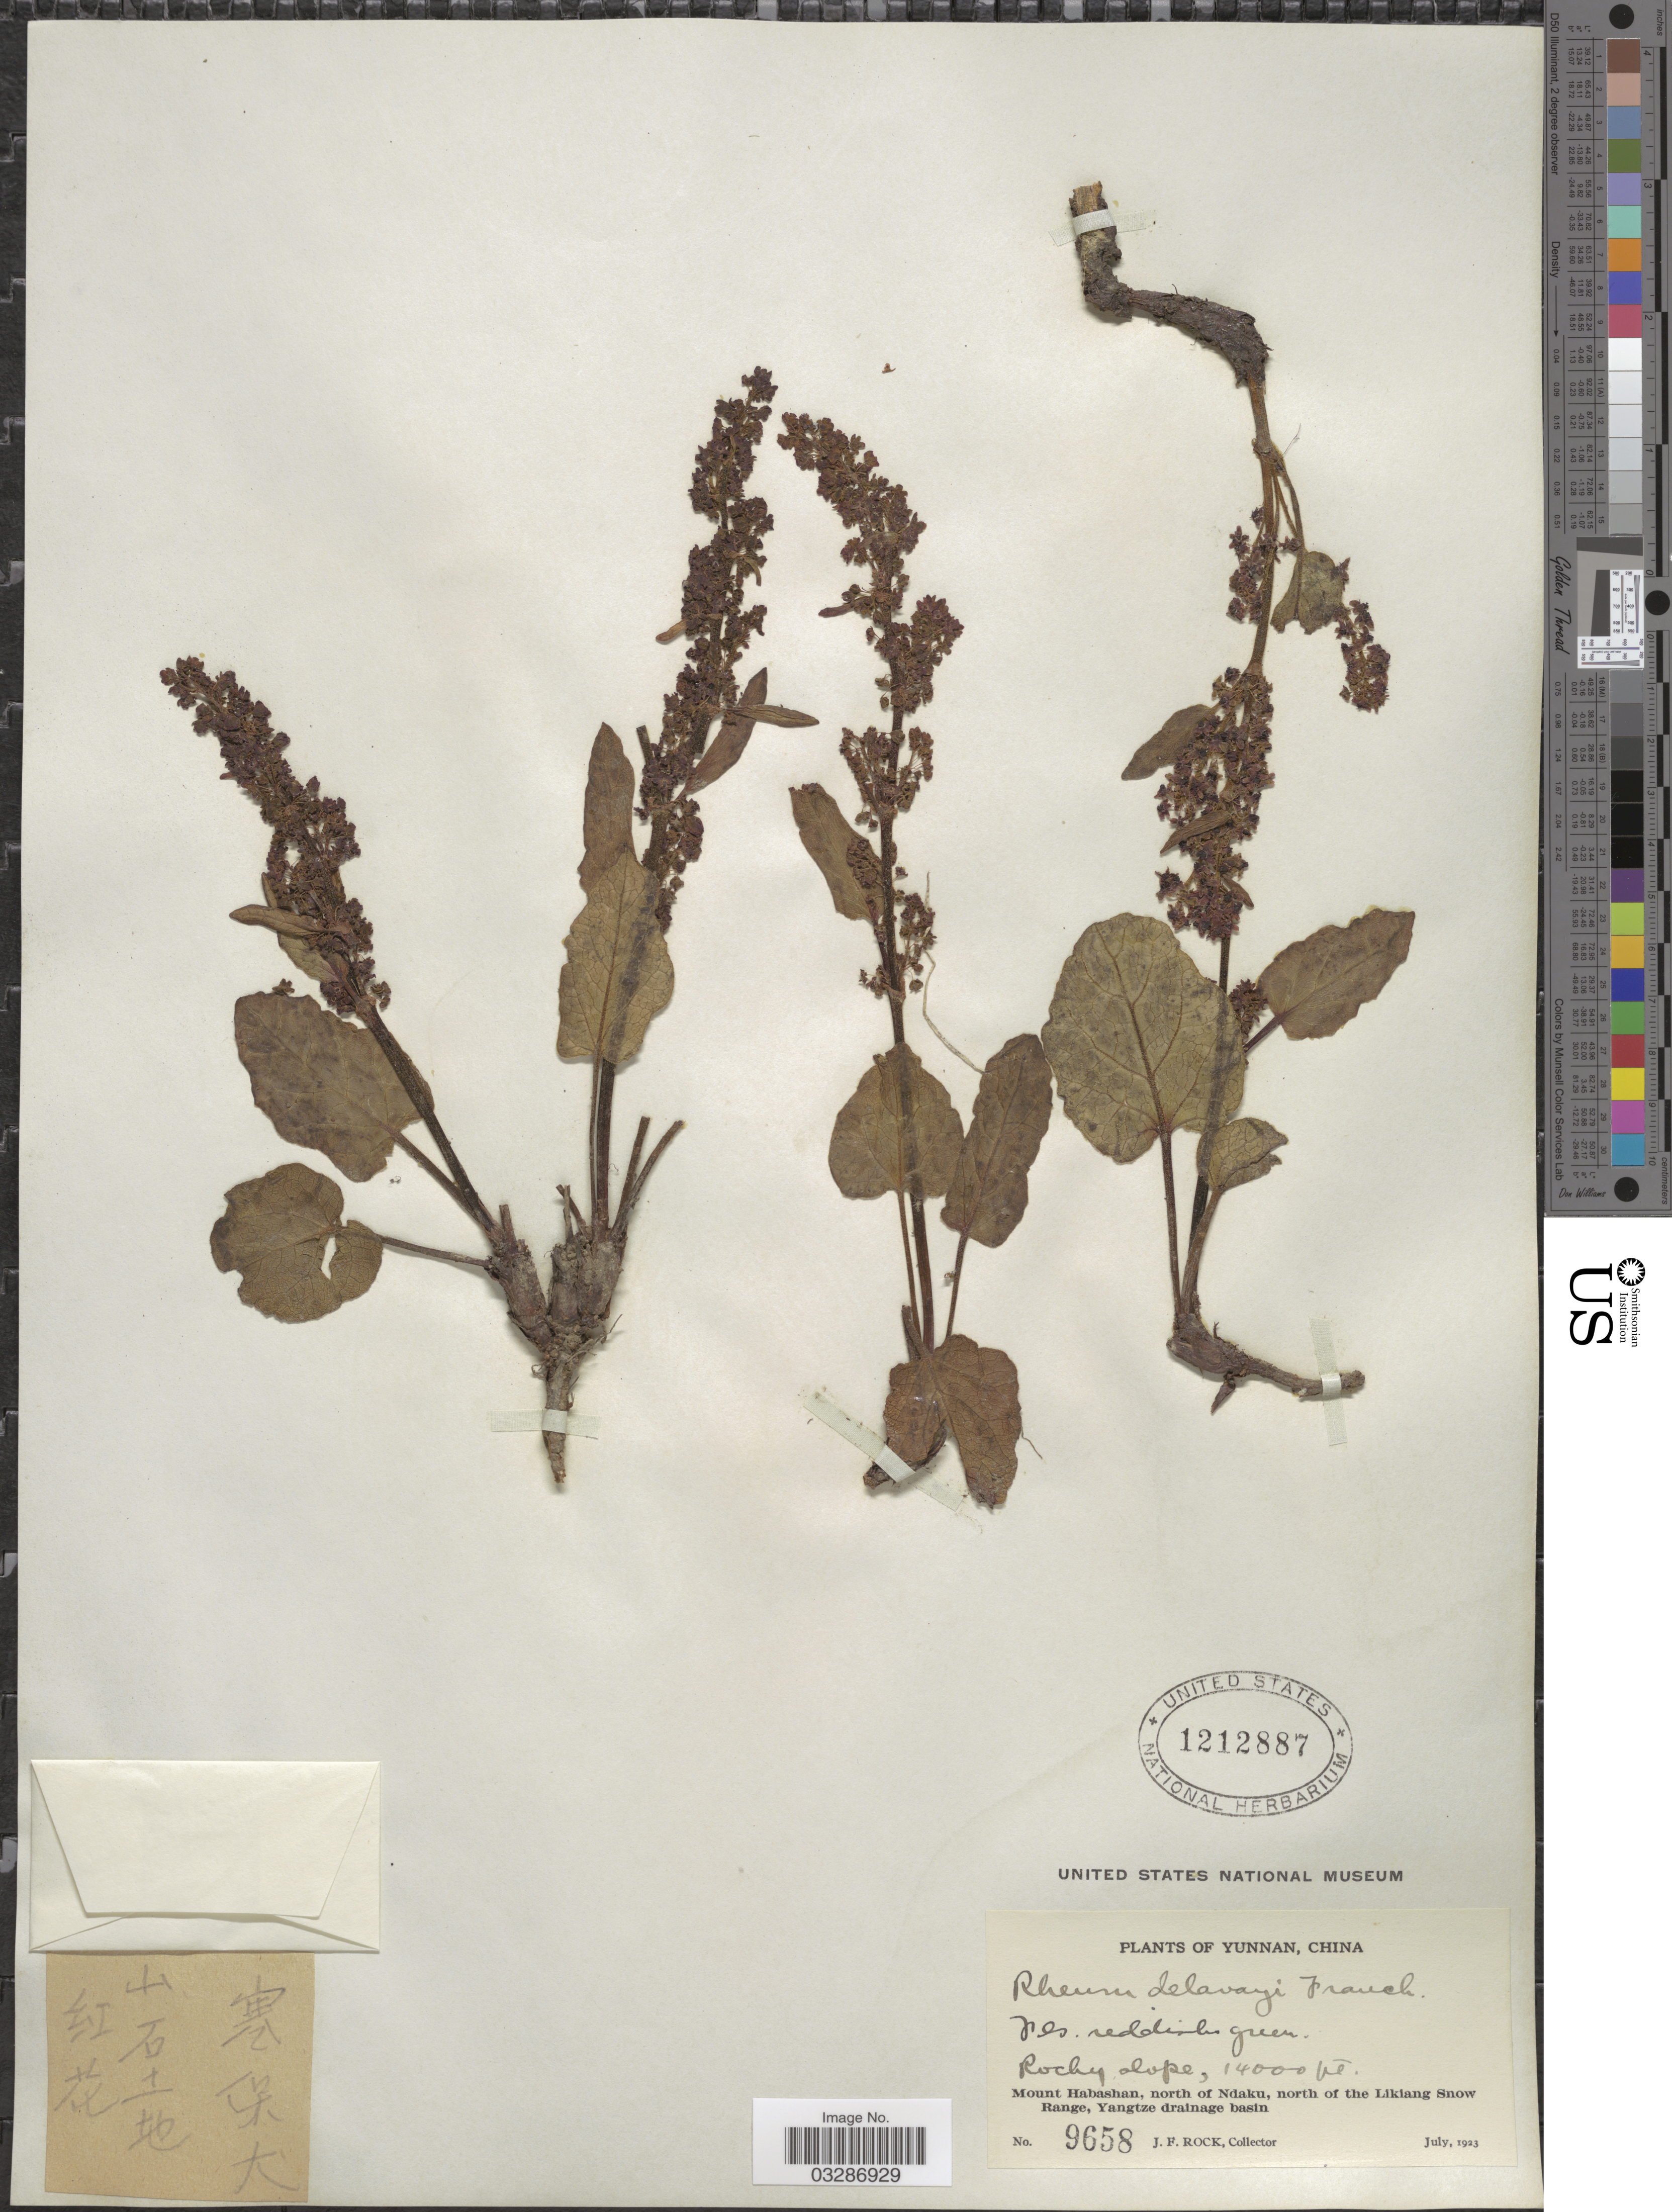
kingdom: Plantae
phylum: Tracheophyta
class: Magnoliopsida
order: Caryophyllales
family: Polygonaceae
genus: Rheum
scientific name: Rheum delavayi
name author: Franch.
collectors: J. Rock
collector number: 9658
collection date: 1923-07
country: China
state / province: Yunnan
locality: Mount Habashan, north of Ndaku, north of the Likiang Snow Range, Yangtze drainage basin.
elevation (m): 4267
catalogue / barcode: US 1212887